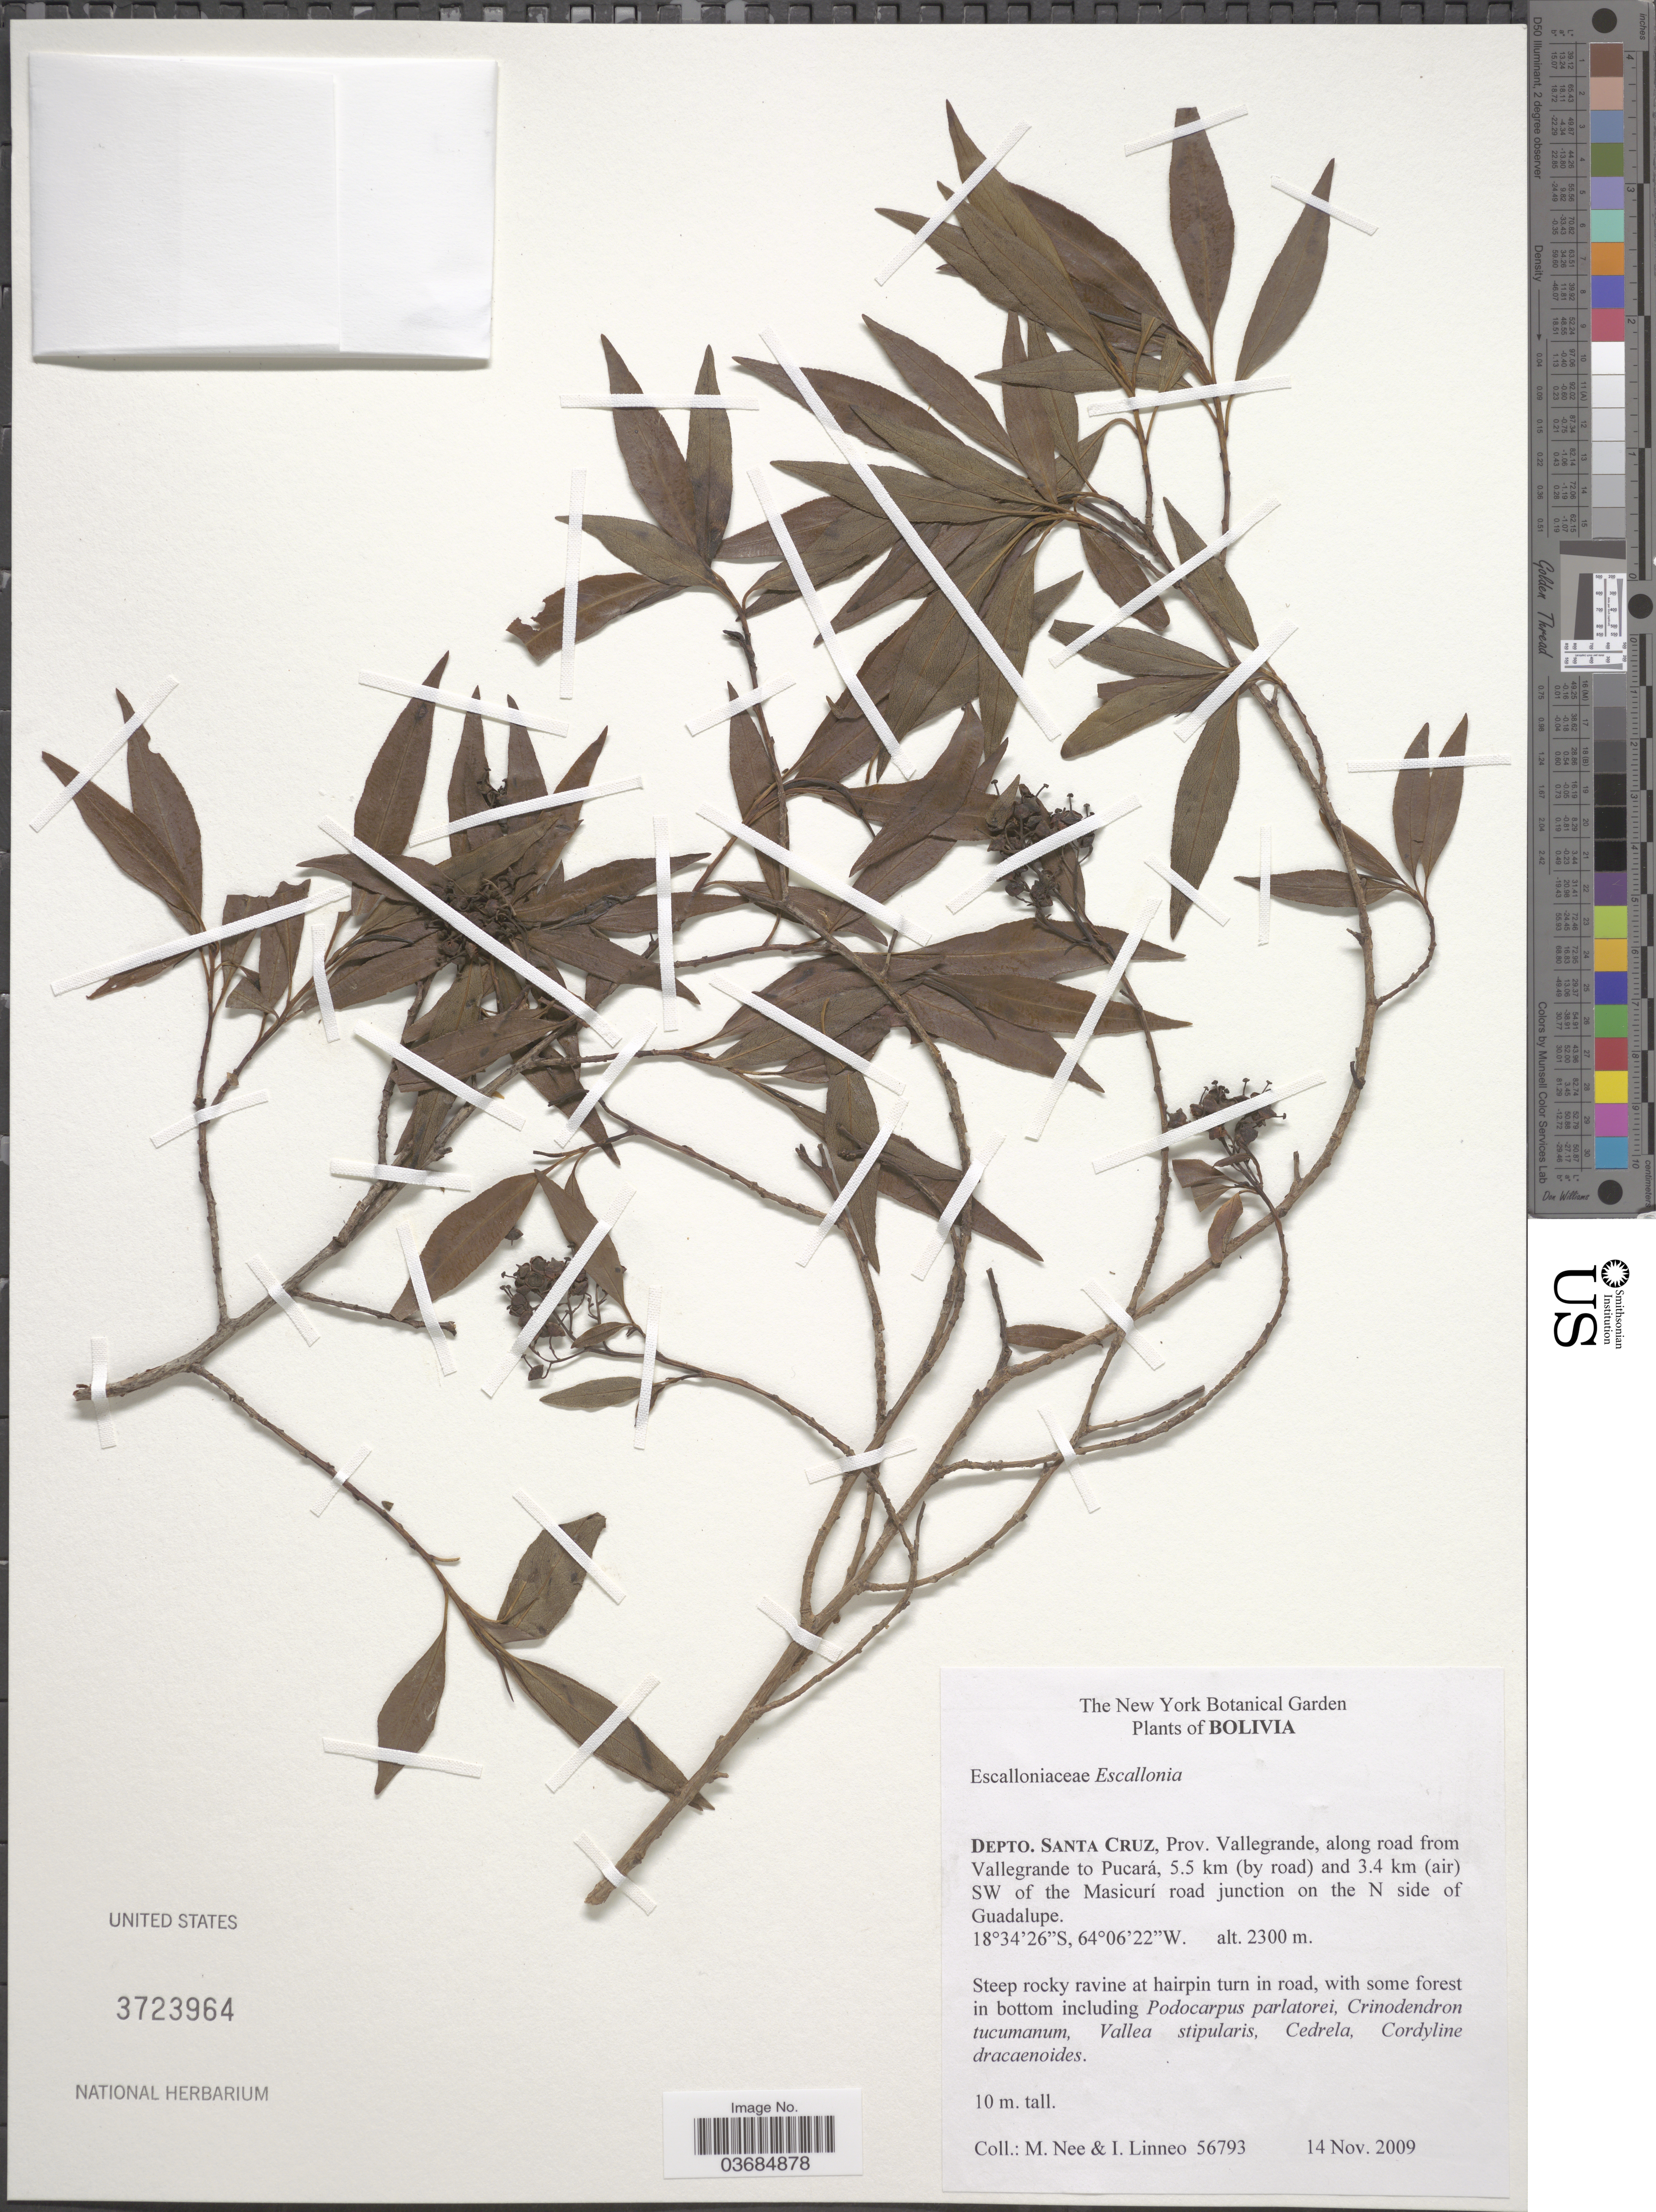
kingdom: Plantae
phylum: Tracheophyta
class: Magnoliopsida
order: Escalloniales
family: Escalloniaceae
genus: Escallonia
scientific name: Escallonia sp.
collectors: M. Nee & I. Linneo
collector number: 56793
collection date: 2009-11-14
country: Bolivia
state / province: Santa Cruz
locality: Depto. Santa Cruz, Prov. Vallegrande, along road from Vallegrande to Pucará, 5.5 km (by road) and 3.4 km (air) SW of the Masicurí road junction on the N side of Guadalupe.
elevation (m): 2300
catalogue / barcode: US 3723964